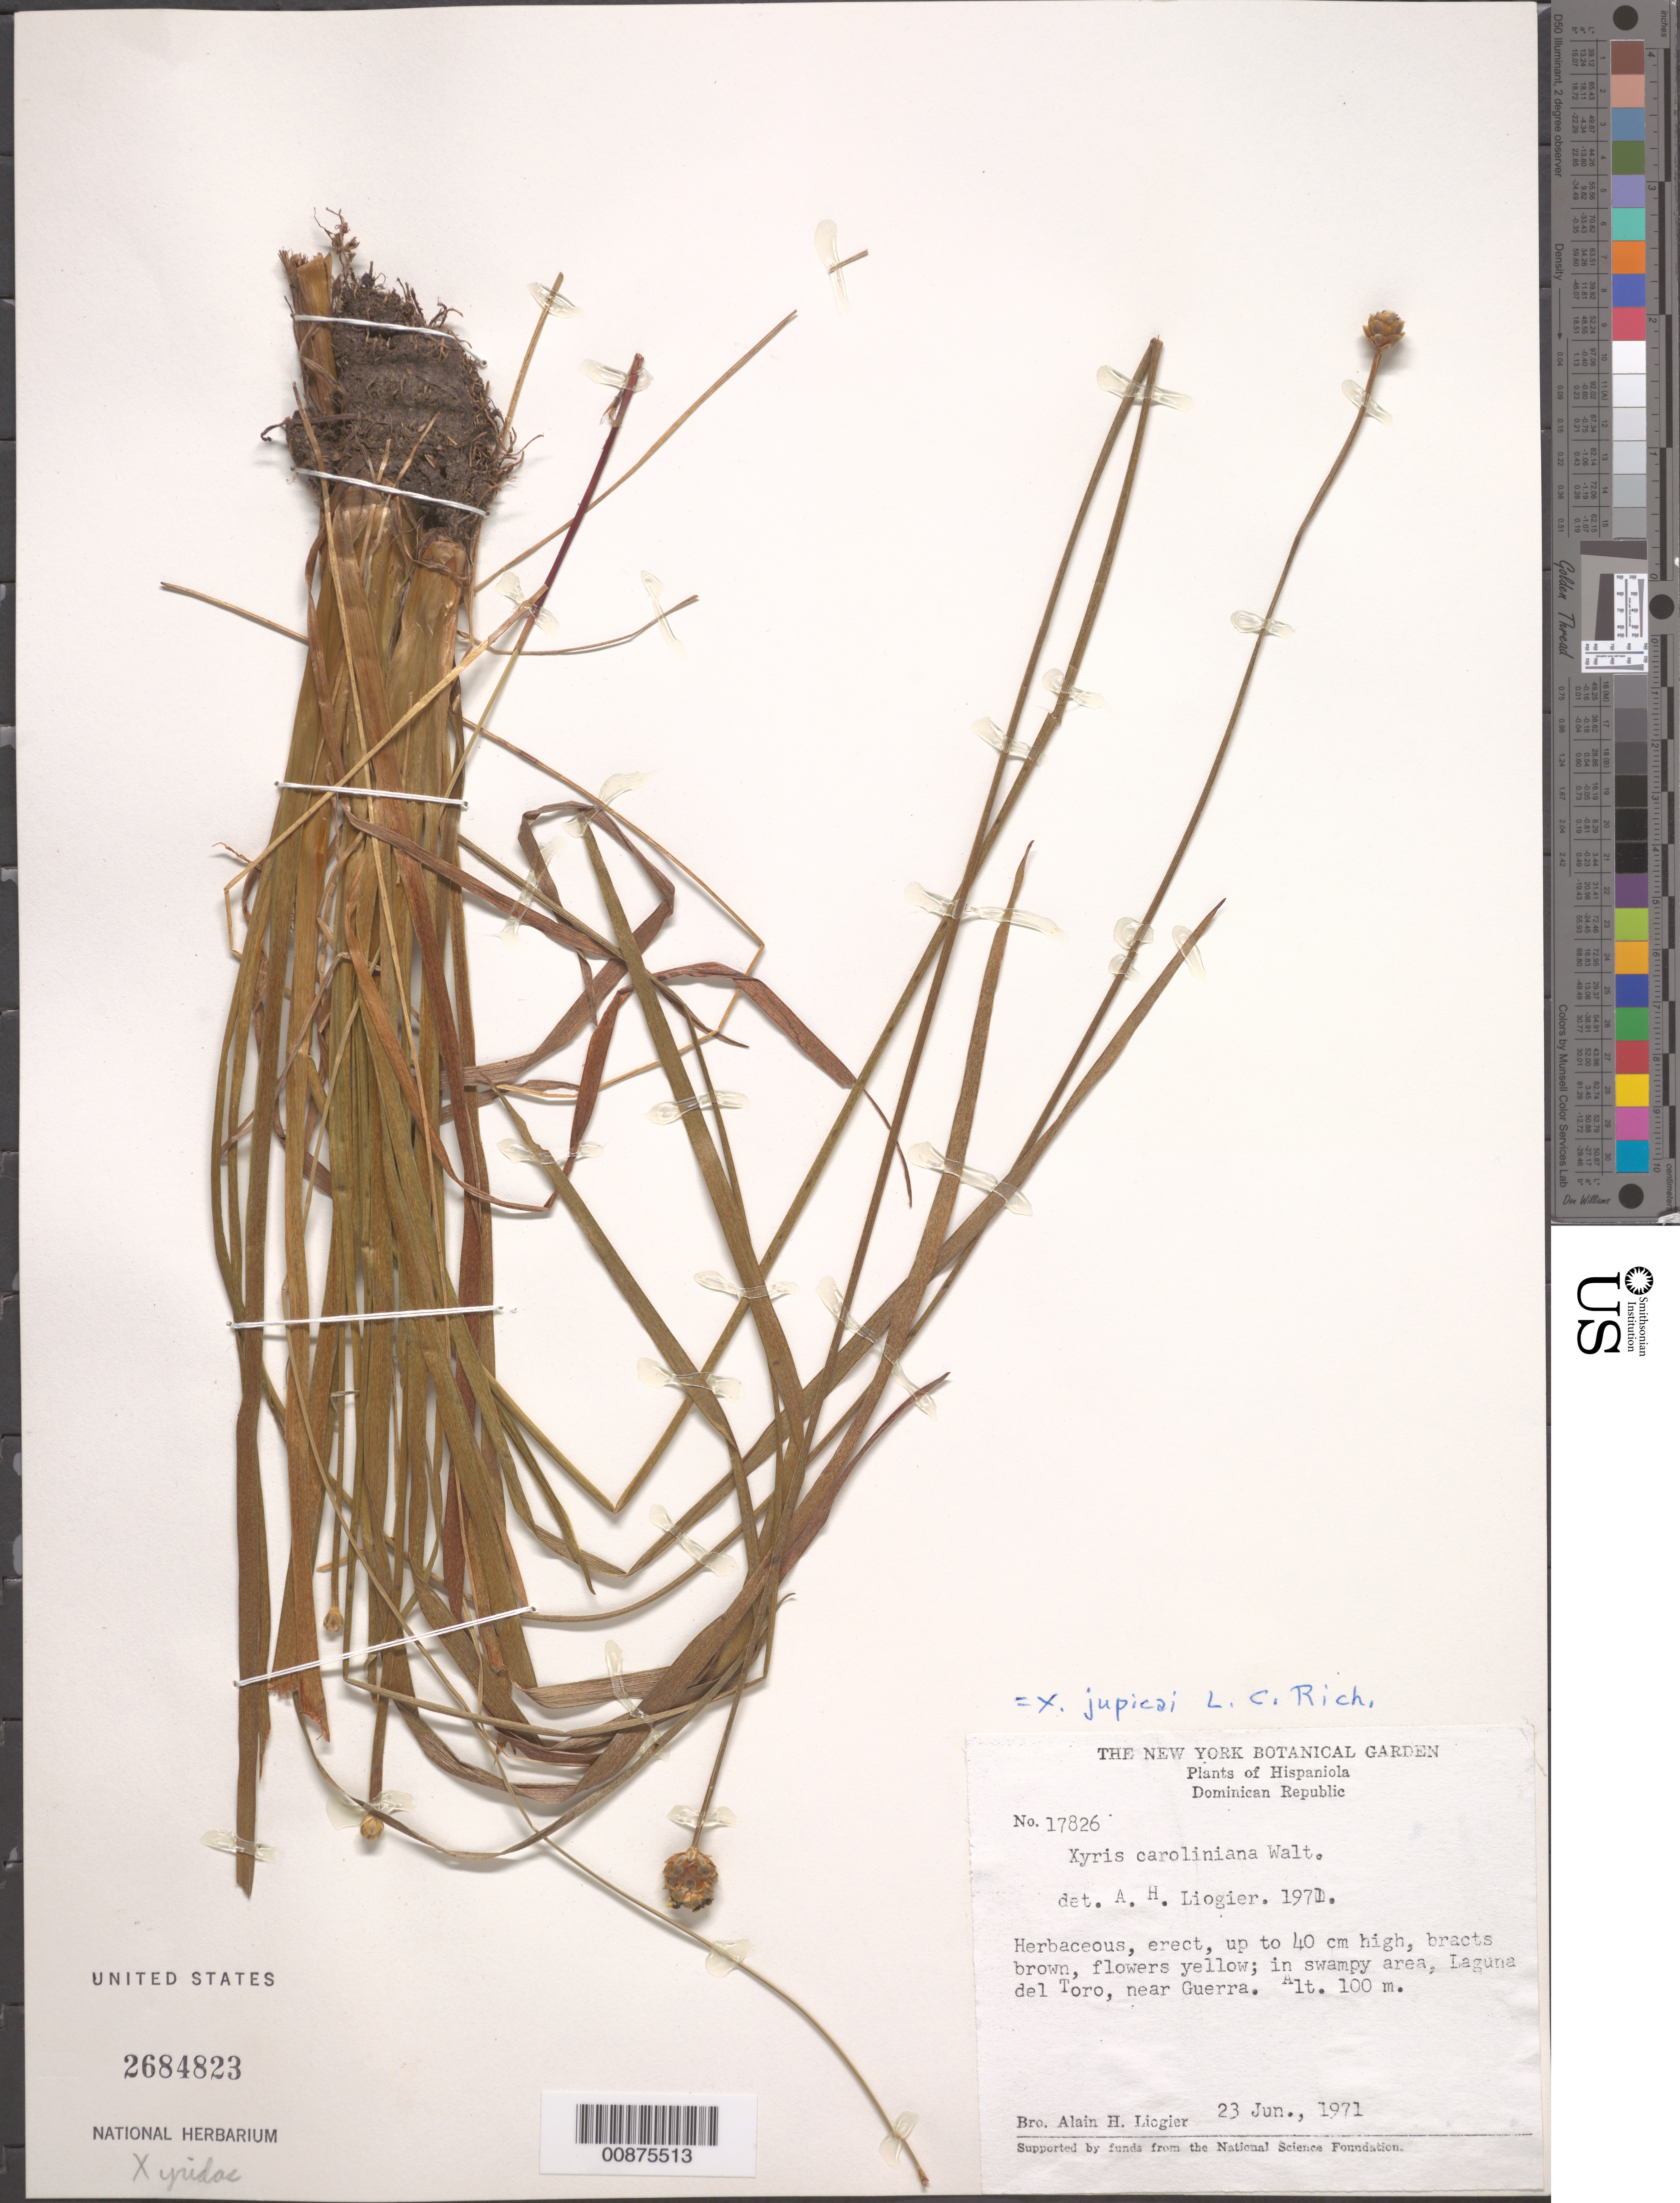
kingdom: Plantae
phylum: Tracheophyta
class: Liliopsida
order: Poales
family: Xyridaceae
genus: Xyris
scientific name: Xyris jupicai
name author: Rich.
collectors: A. H. Liogier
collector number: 17826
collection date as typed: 23 Jun 1971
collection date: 1971-06-23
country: Dominican Republic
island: Hispaniola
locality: Laguna del Toro, near Guerra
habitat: In swampy area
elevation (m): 100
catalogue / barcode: US 2684823